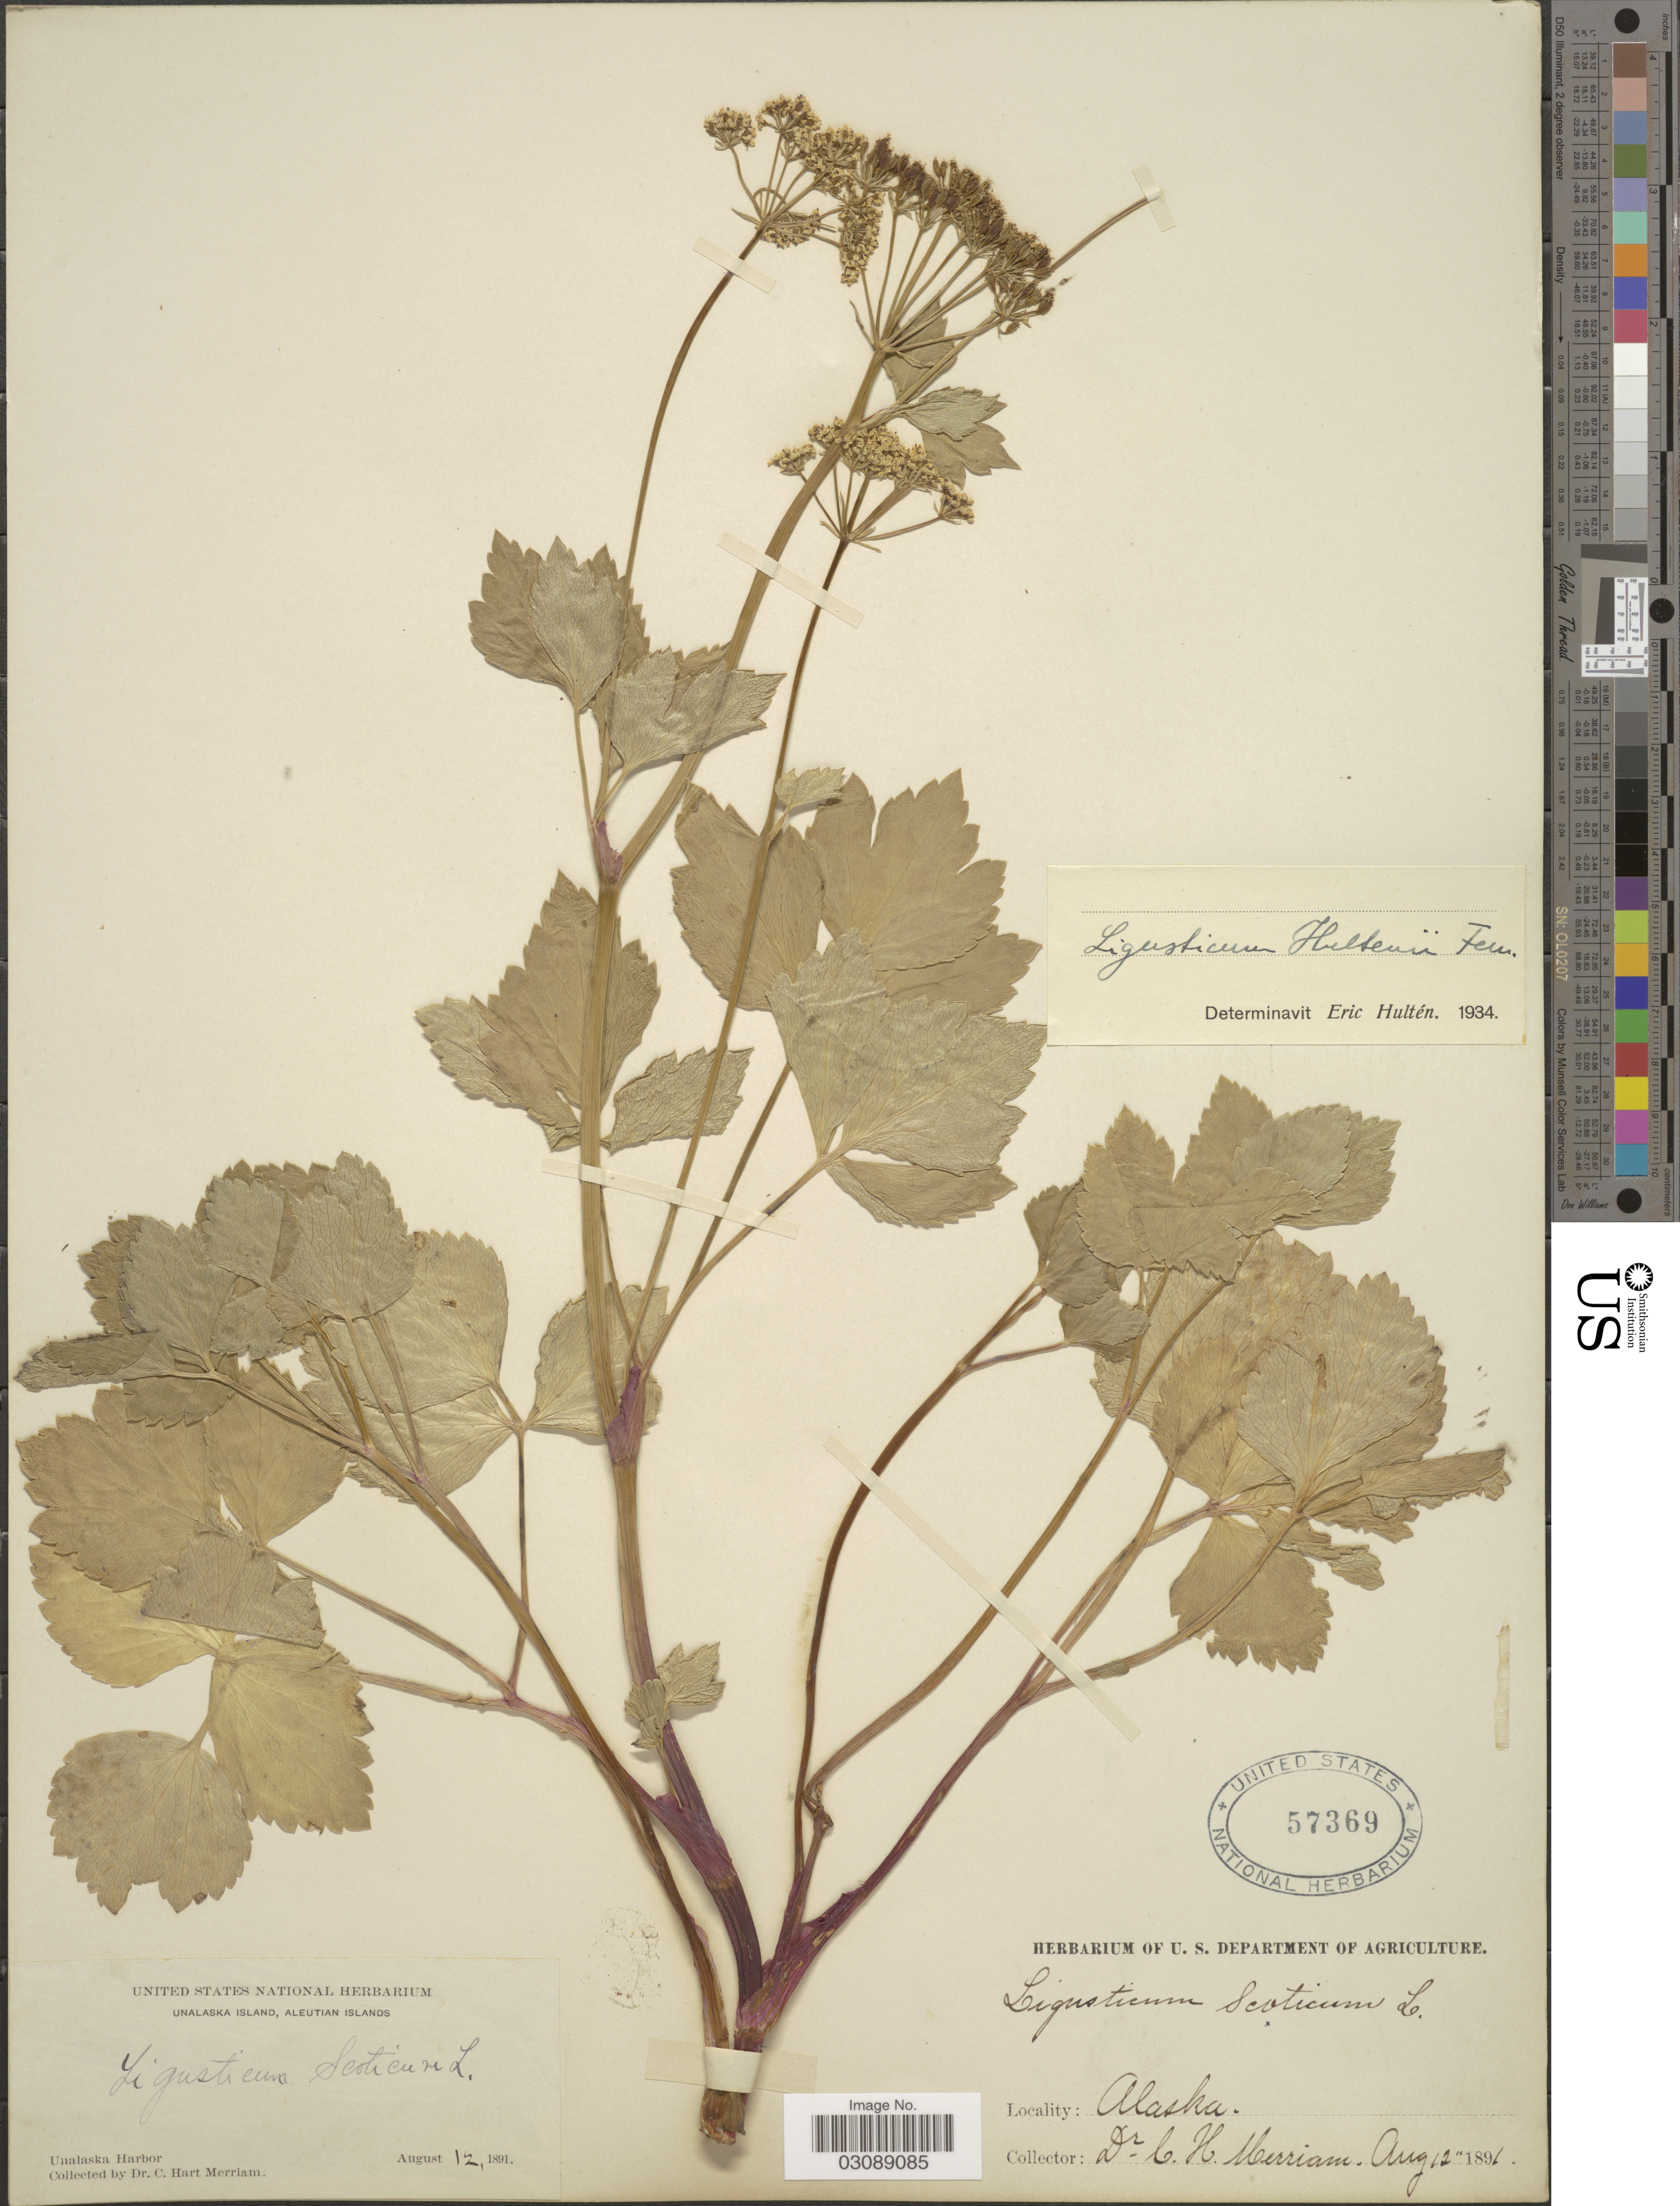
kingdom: Plantae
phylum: Tracheophyta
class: Magnoliopsida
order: Apiales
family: Apiaceae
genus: Ligusticum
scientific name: Ligusticum scoticum subsp. hultenii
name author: (Fernald) Calder & Roy L. Taylor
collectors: C. Merriam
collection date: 1896-08-12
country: United States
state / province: Alaska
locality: Unalaska Island, Aleutian Islands, Unalaska Harbor.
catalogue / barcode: US 57369